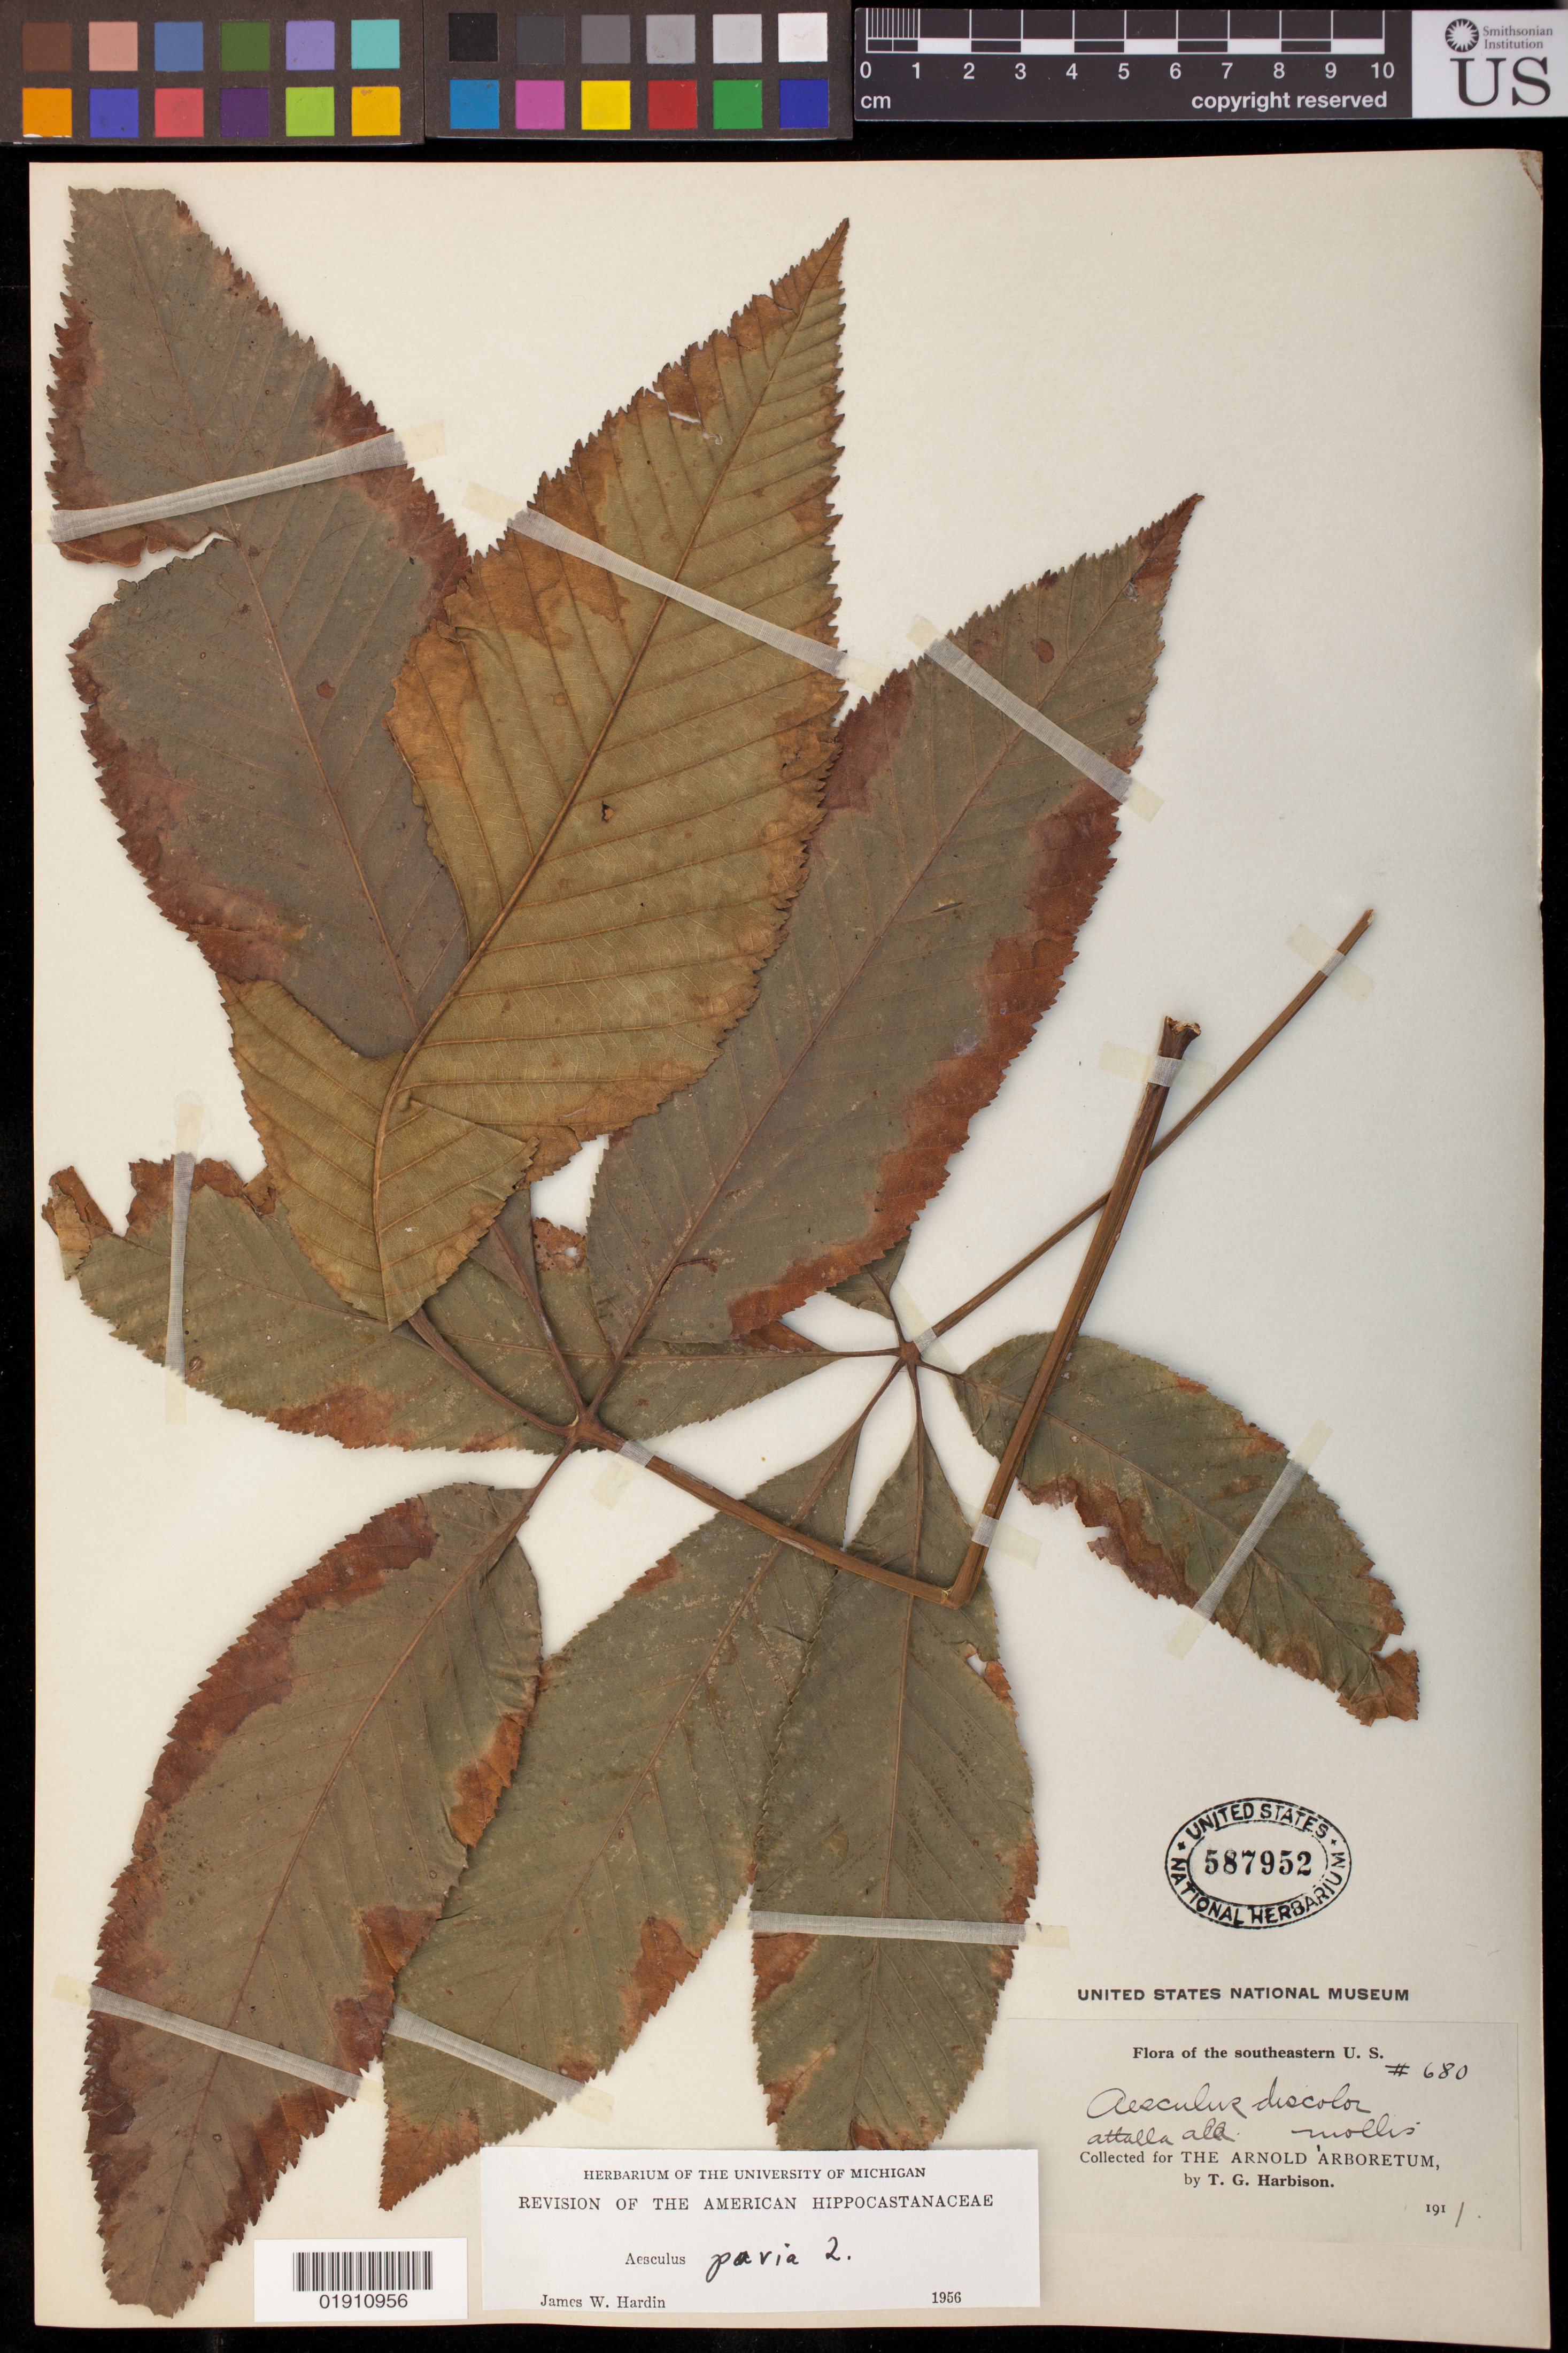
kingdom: Plantae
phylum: Tracheophyta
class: Magnoliopsida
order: Sapindales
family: Sapindaceae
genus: Aesculus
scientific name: Aesculus pavia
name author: L.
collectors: T. Harbison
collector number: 680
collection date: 1911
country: United States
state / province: Alabama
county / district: Etowah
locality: Attalla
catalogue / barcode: US 587952